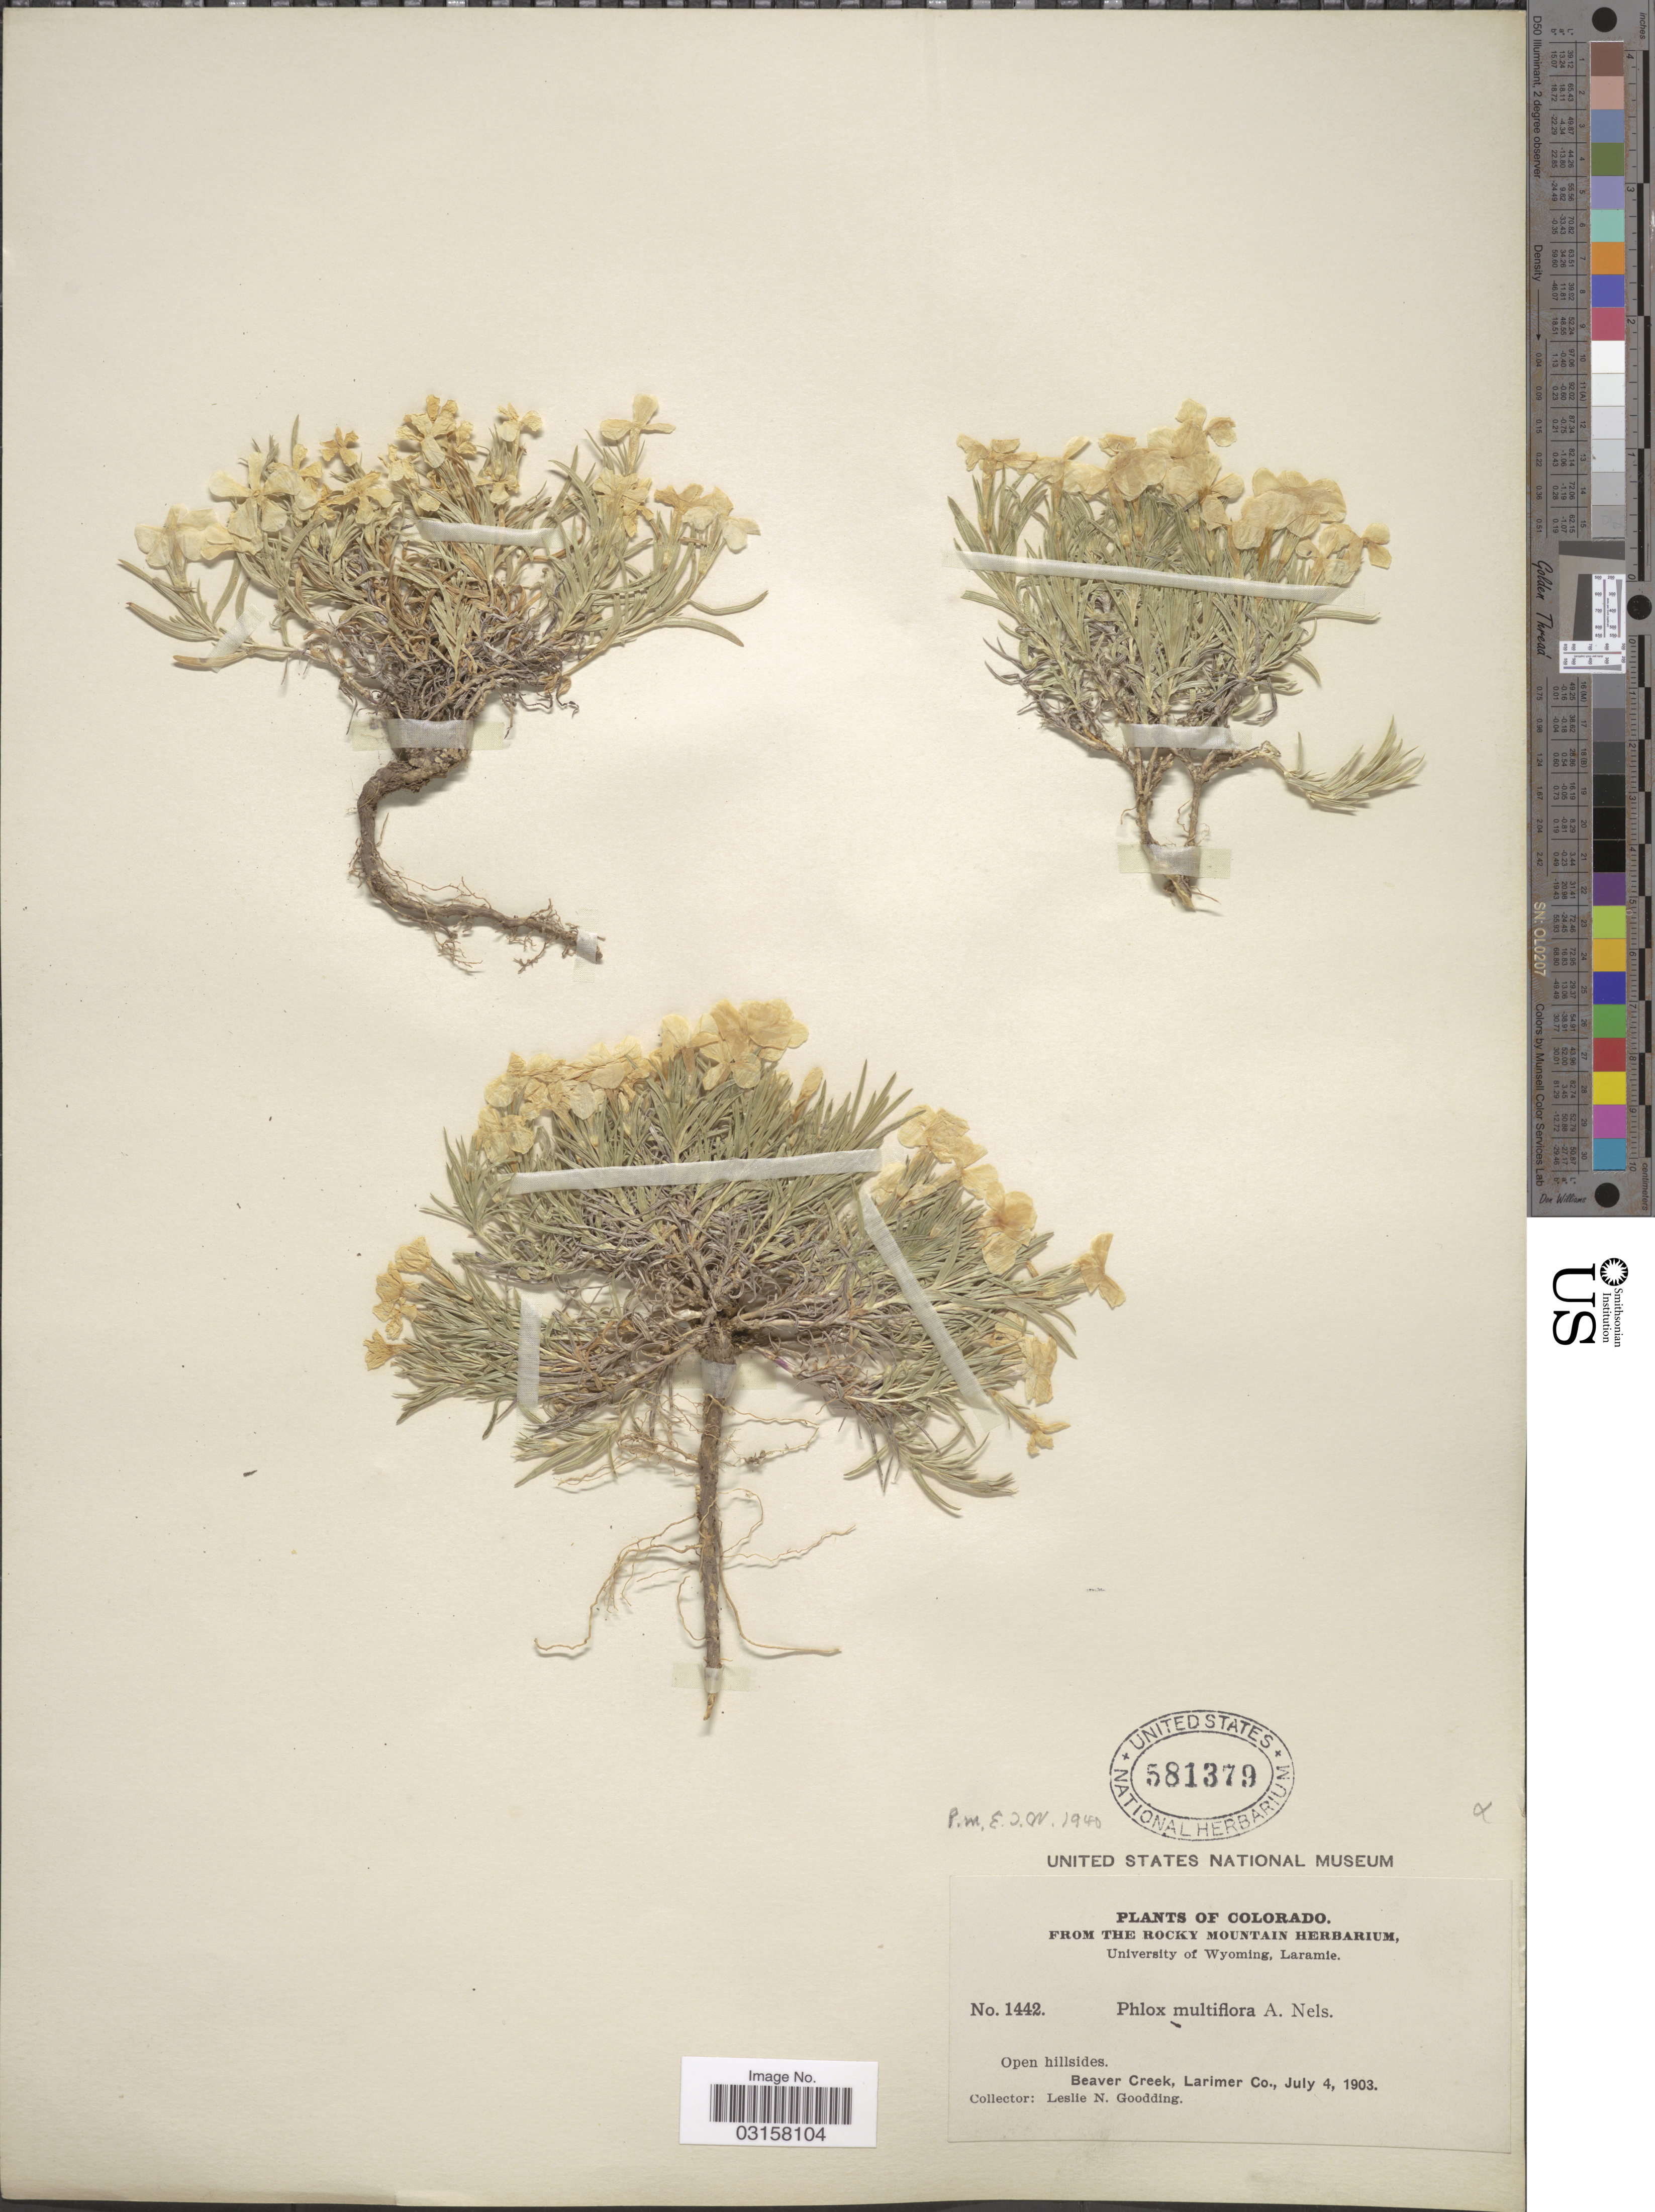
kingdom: Plantae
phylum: Tracheophyta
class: Magnoliopsida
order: Ericales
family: Polemoniaceae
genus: Phlox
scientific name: Phlox multiflora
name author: A. Nelson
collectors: L. N. Goodding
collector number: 1442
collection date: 1903-07-04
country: United States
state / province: Colorado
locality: Beaver Creek, Larimer Co.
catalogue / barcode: US 581379